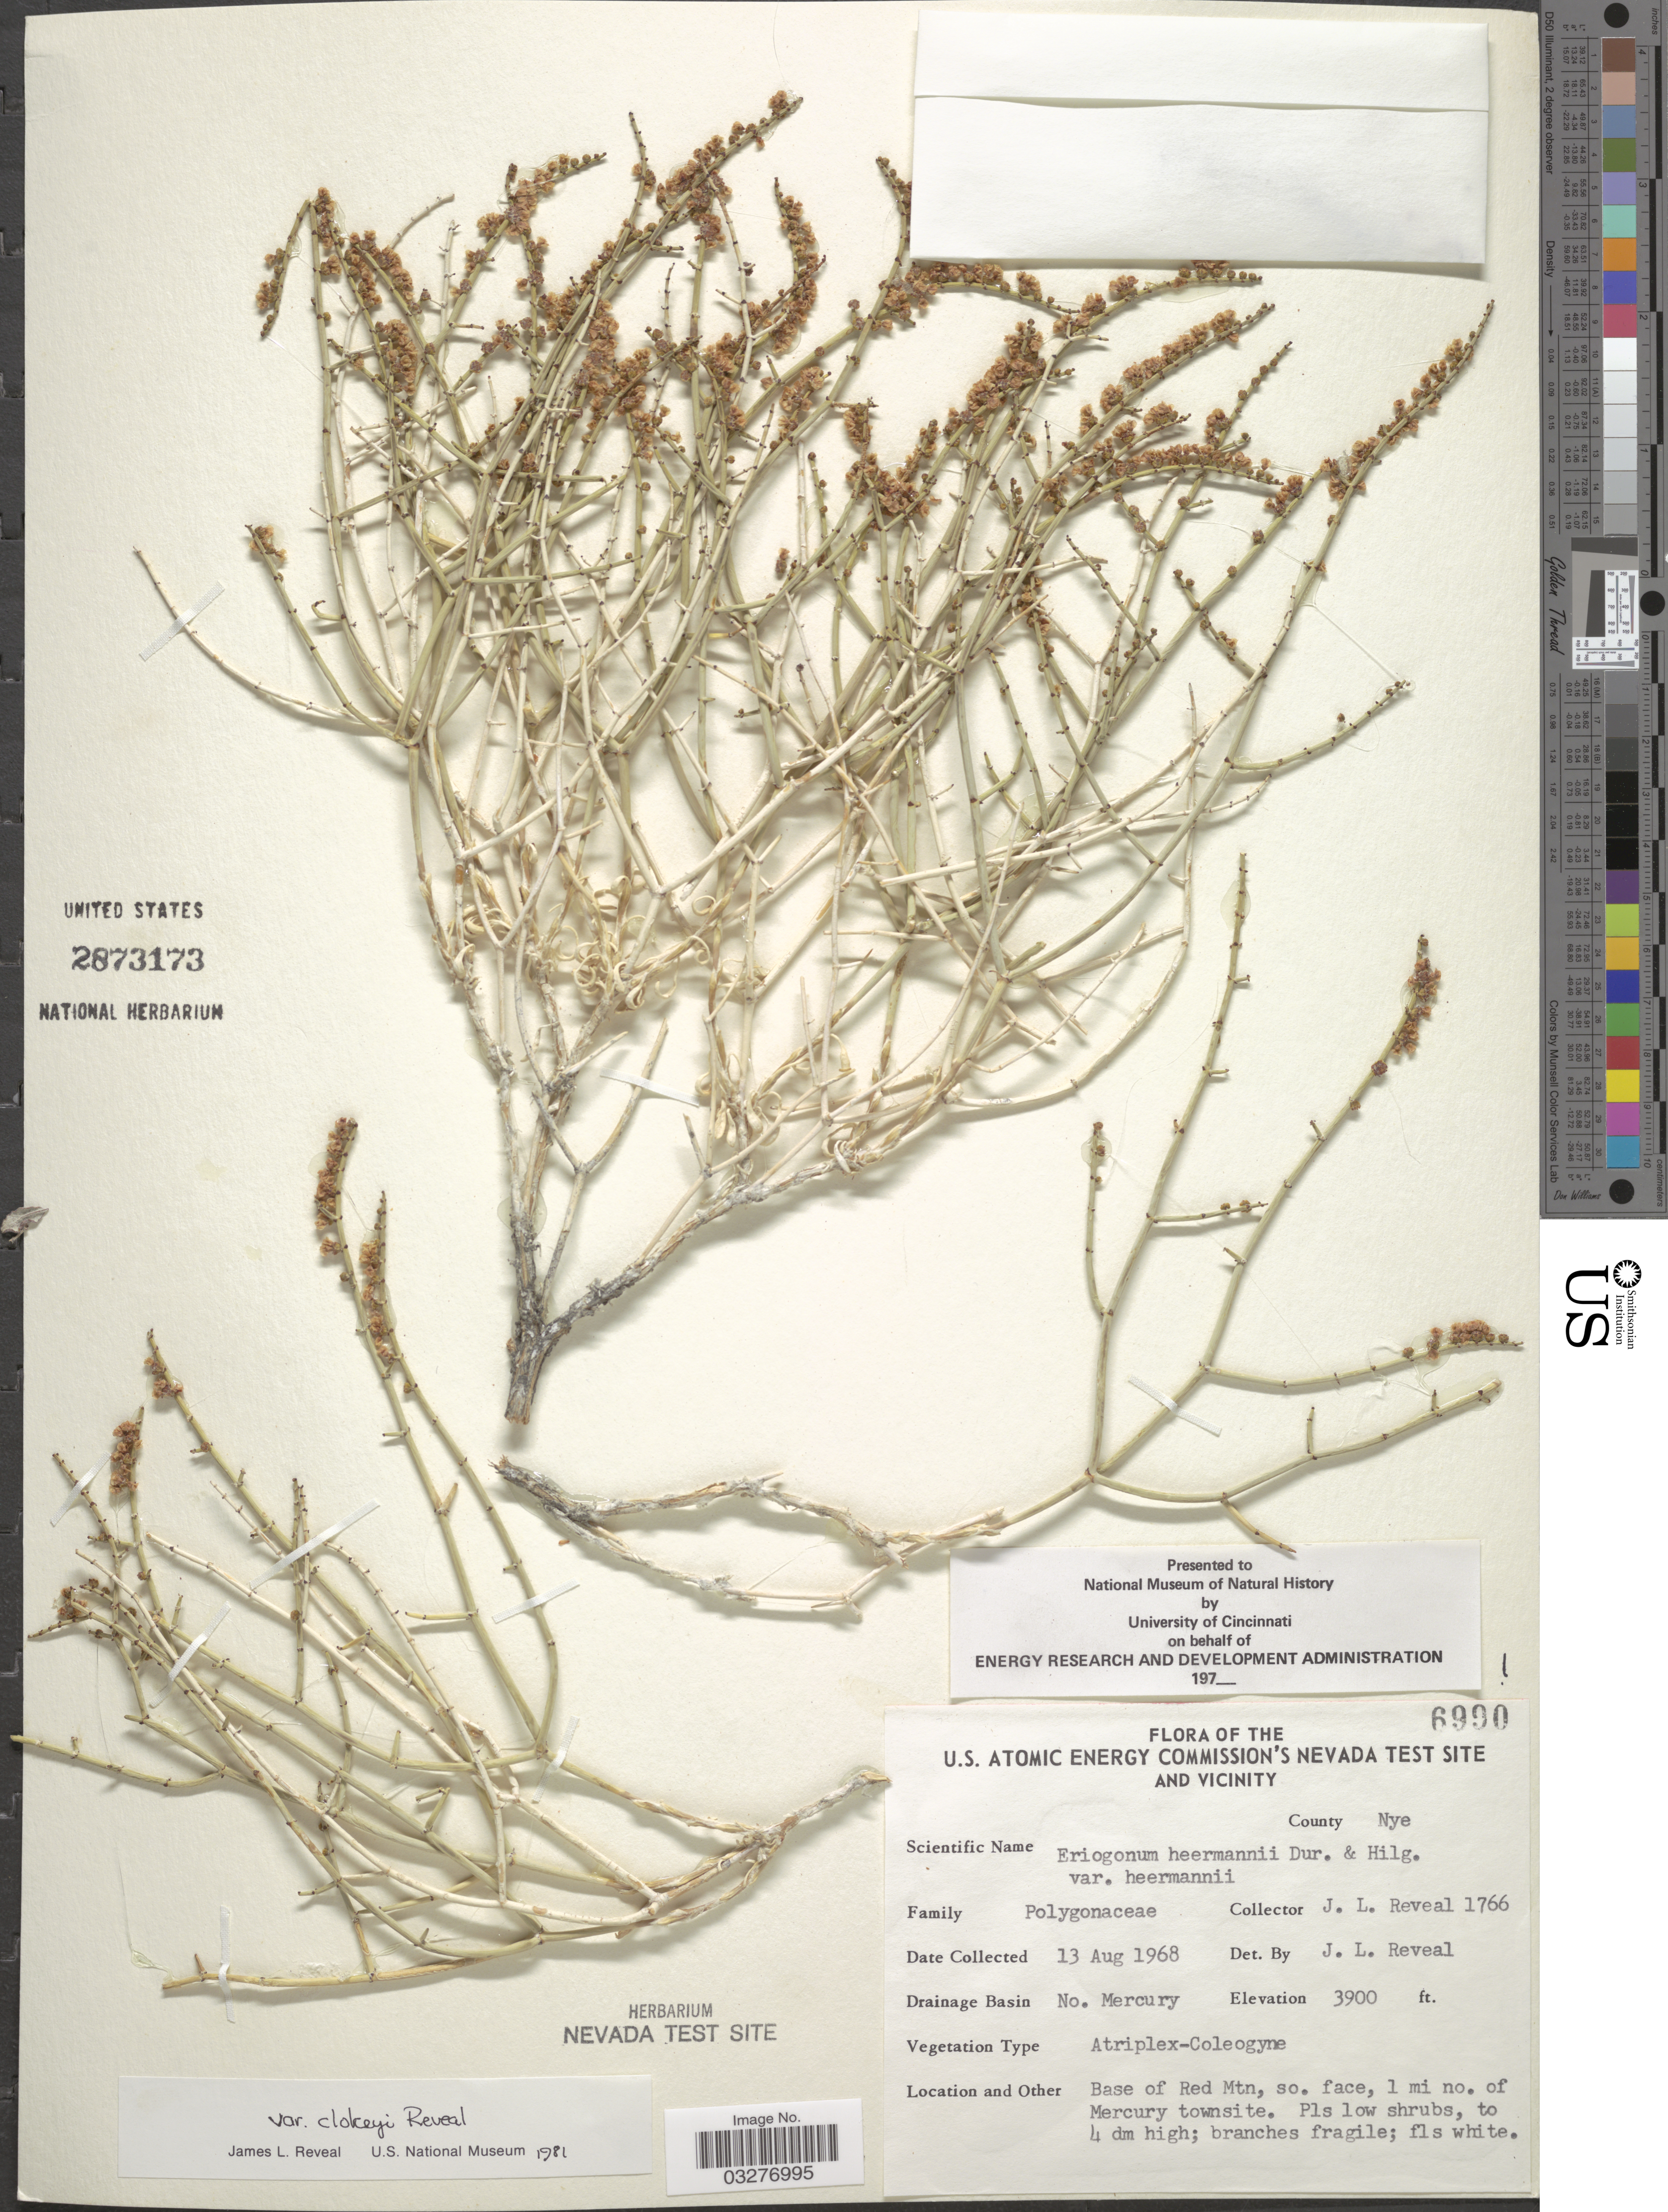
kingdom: Plantae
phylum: Tracheophyta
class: Magnoliopsida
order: Caryophyllales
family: Polygonaceae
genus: Eriogonum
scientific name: Eriogonum heermannii var. clokeyi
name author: Reveal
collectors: J. L. Reveal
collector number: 1766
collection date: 1968-08-13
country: United States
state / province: Nevada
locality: U.S. Atomic Energy Commission's Nevada Test Site and Vicinity. County Nye. Drainage Basin No. Mercury. Base of Red Mtn, so. face, 1 mi no. of Mercury townsite.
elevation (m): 1189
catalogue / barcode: US 2873173